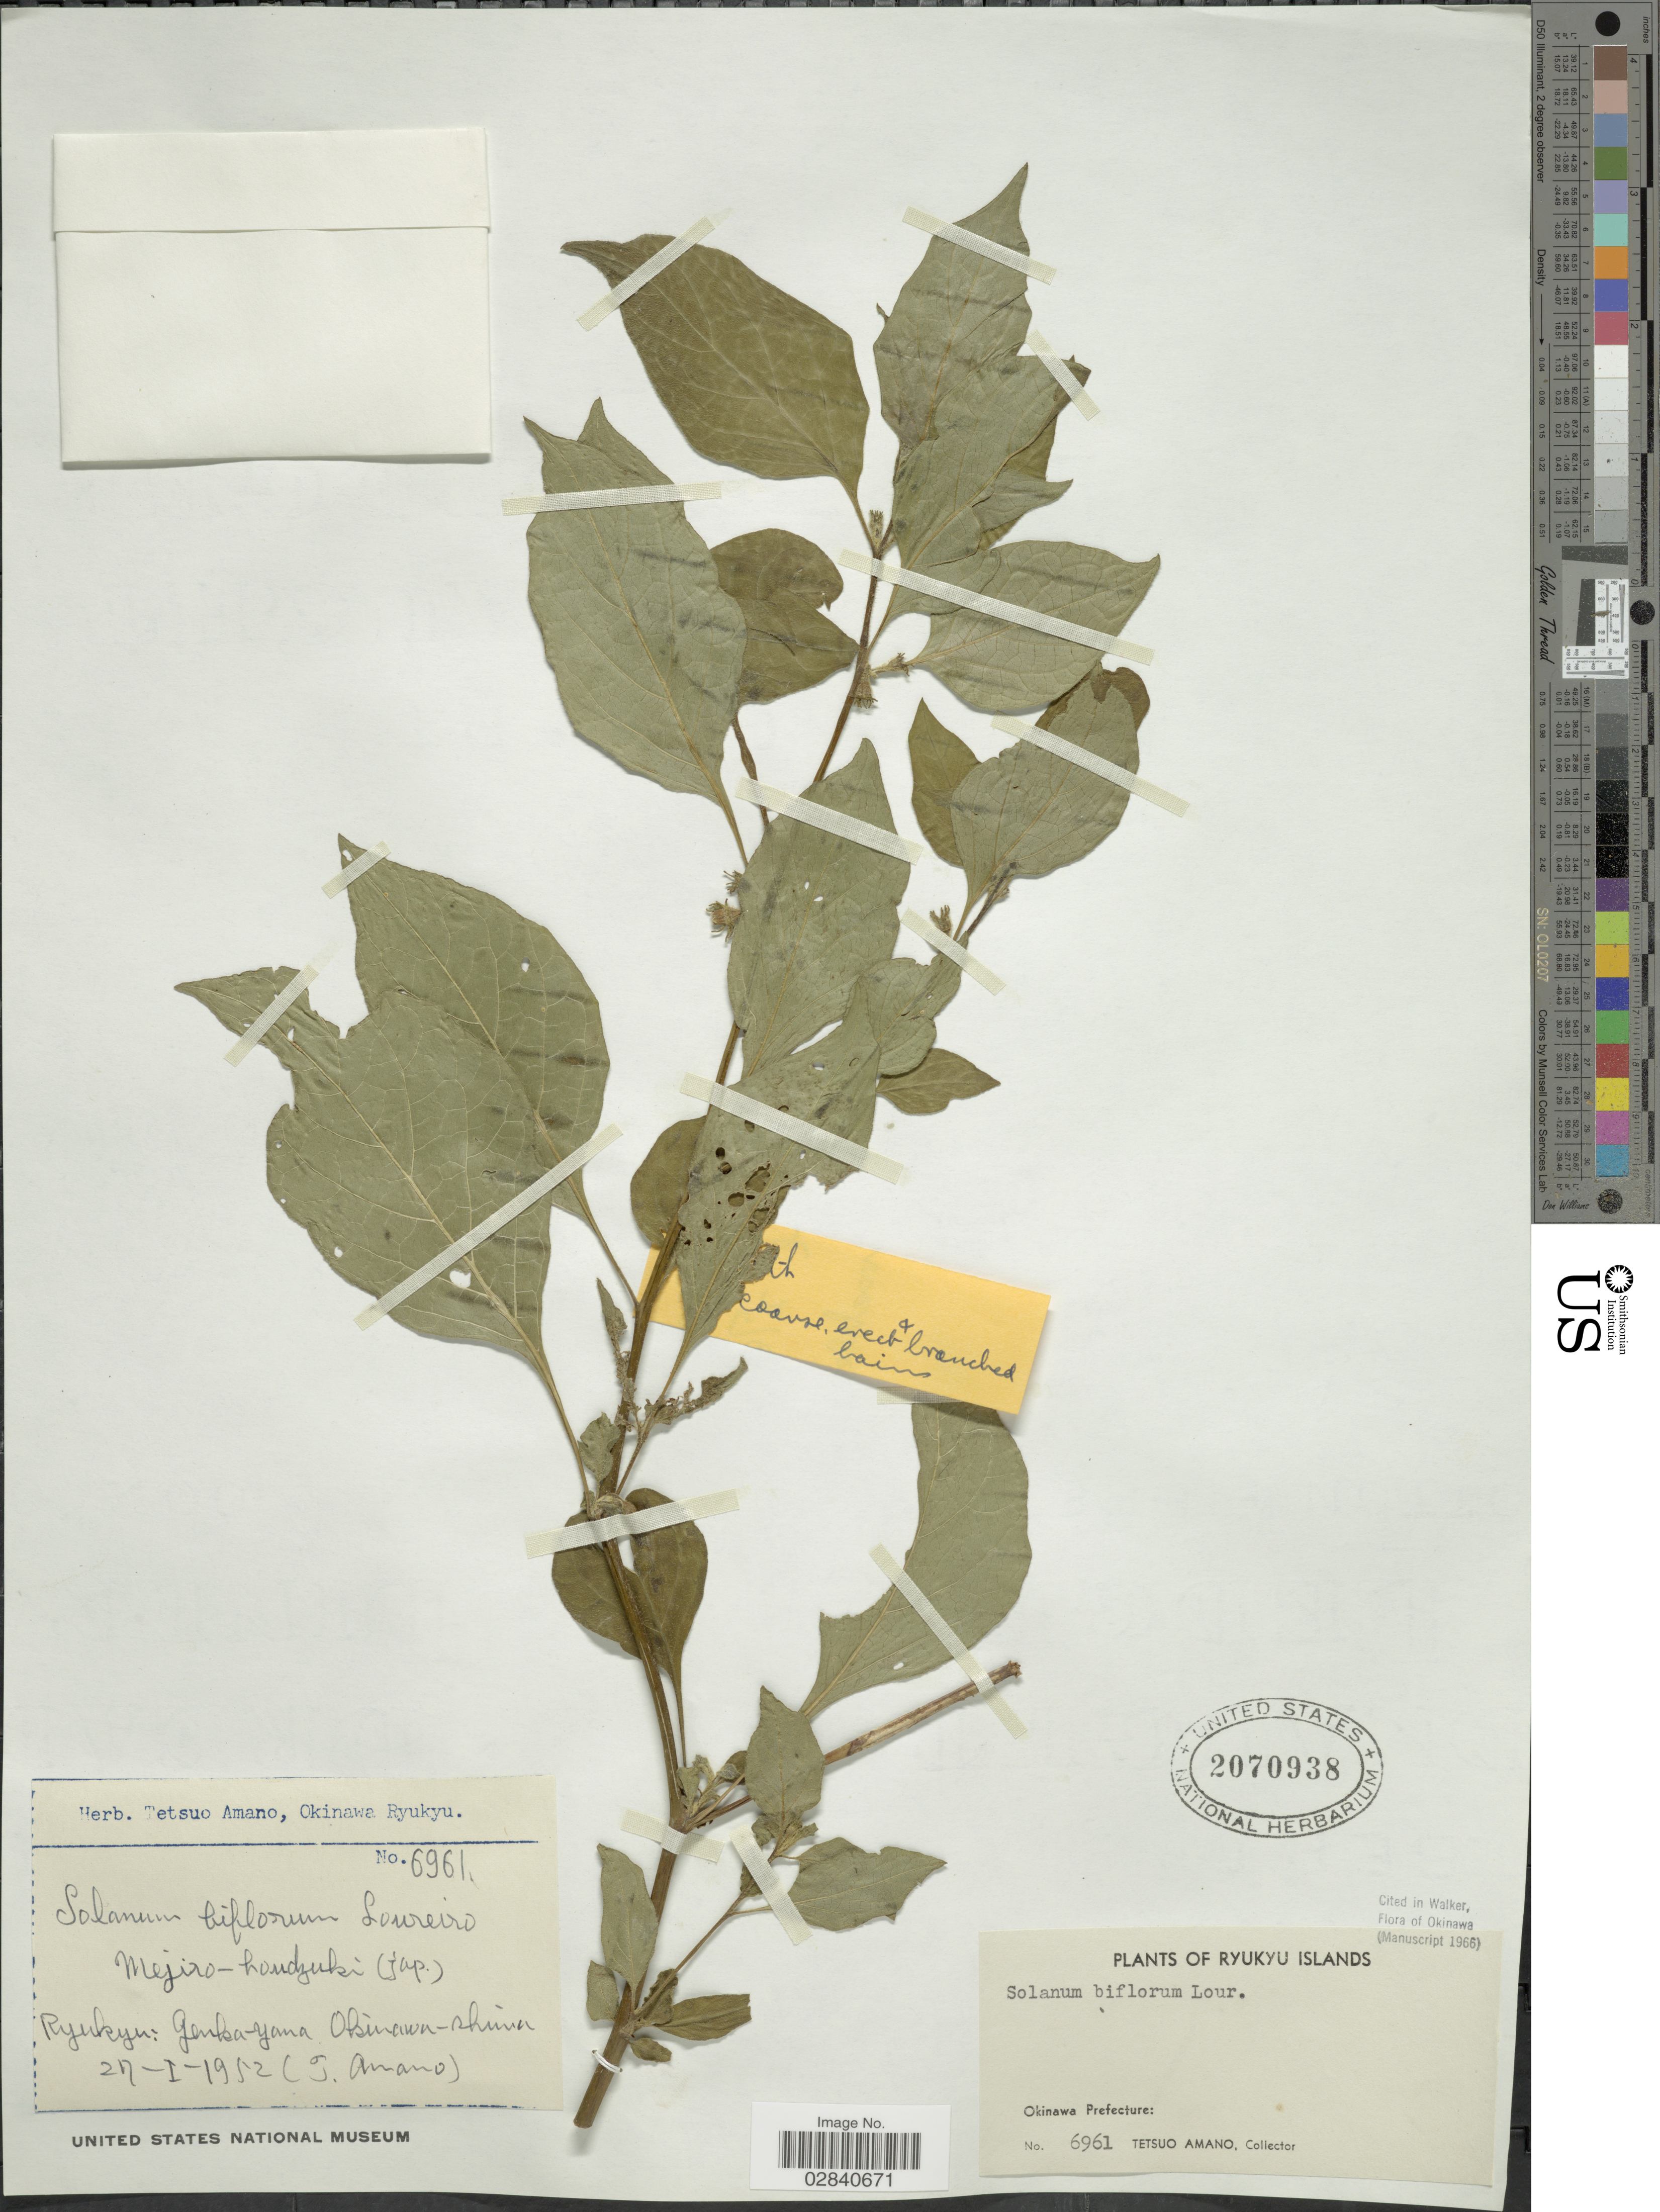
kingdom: Plantae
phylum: Tracheophyta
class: Magnoliopsida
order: Solanales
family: Solanaceae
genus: Lycianthes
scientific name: Lycianthes biflora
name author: (Lour.) Bitter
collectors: T. Amano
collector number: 6961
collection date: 1952-01-27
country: Japan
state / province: Okinawa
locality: Ryukyu Islands. Okinawa Prefecture. Genka-yana Okinawa-shima.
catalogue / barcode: US 2070938